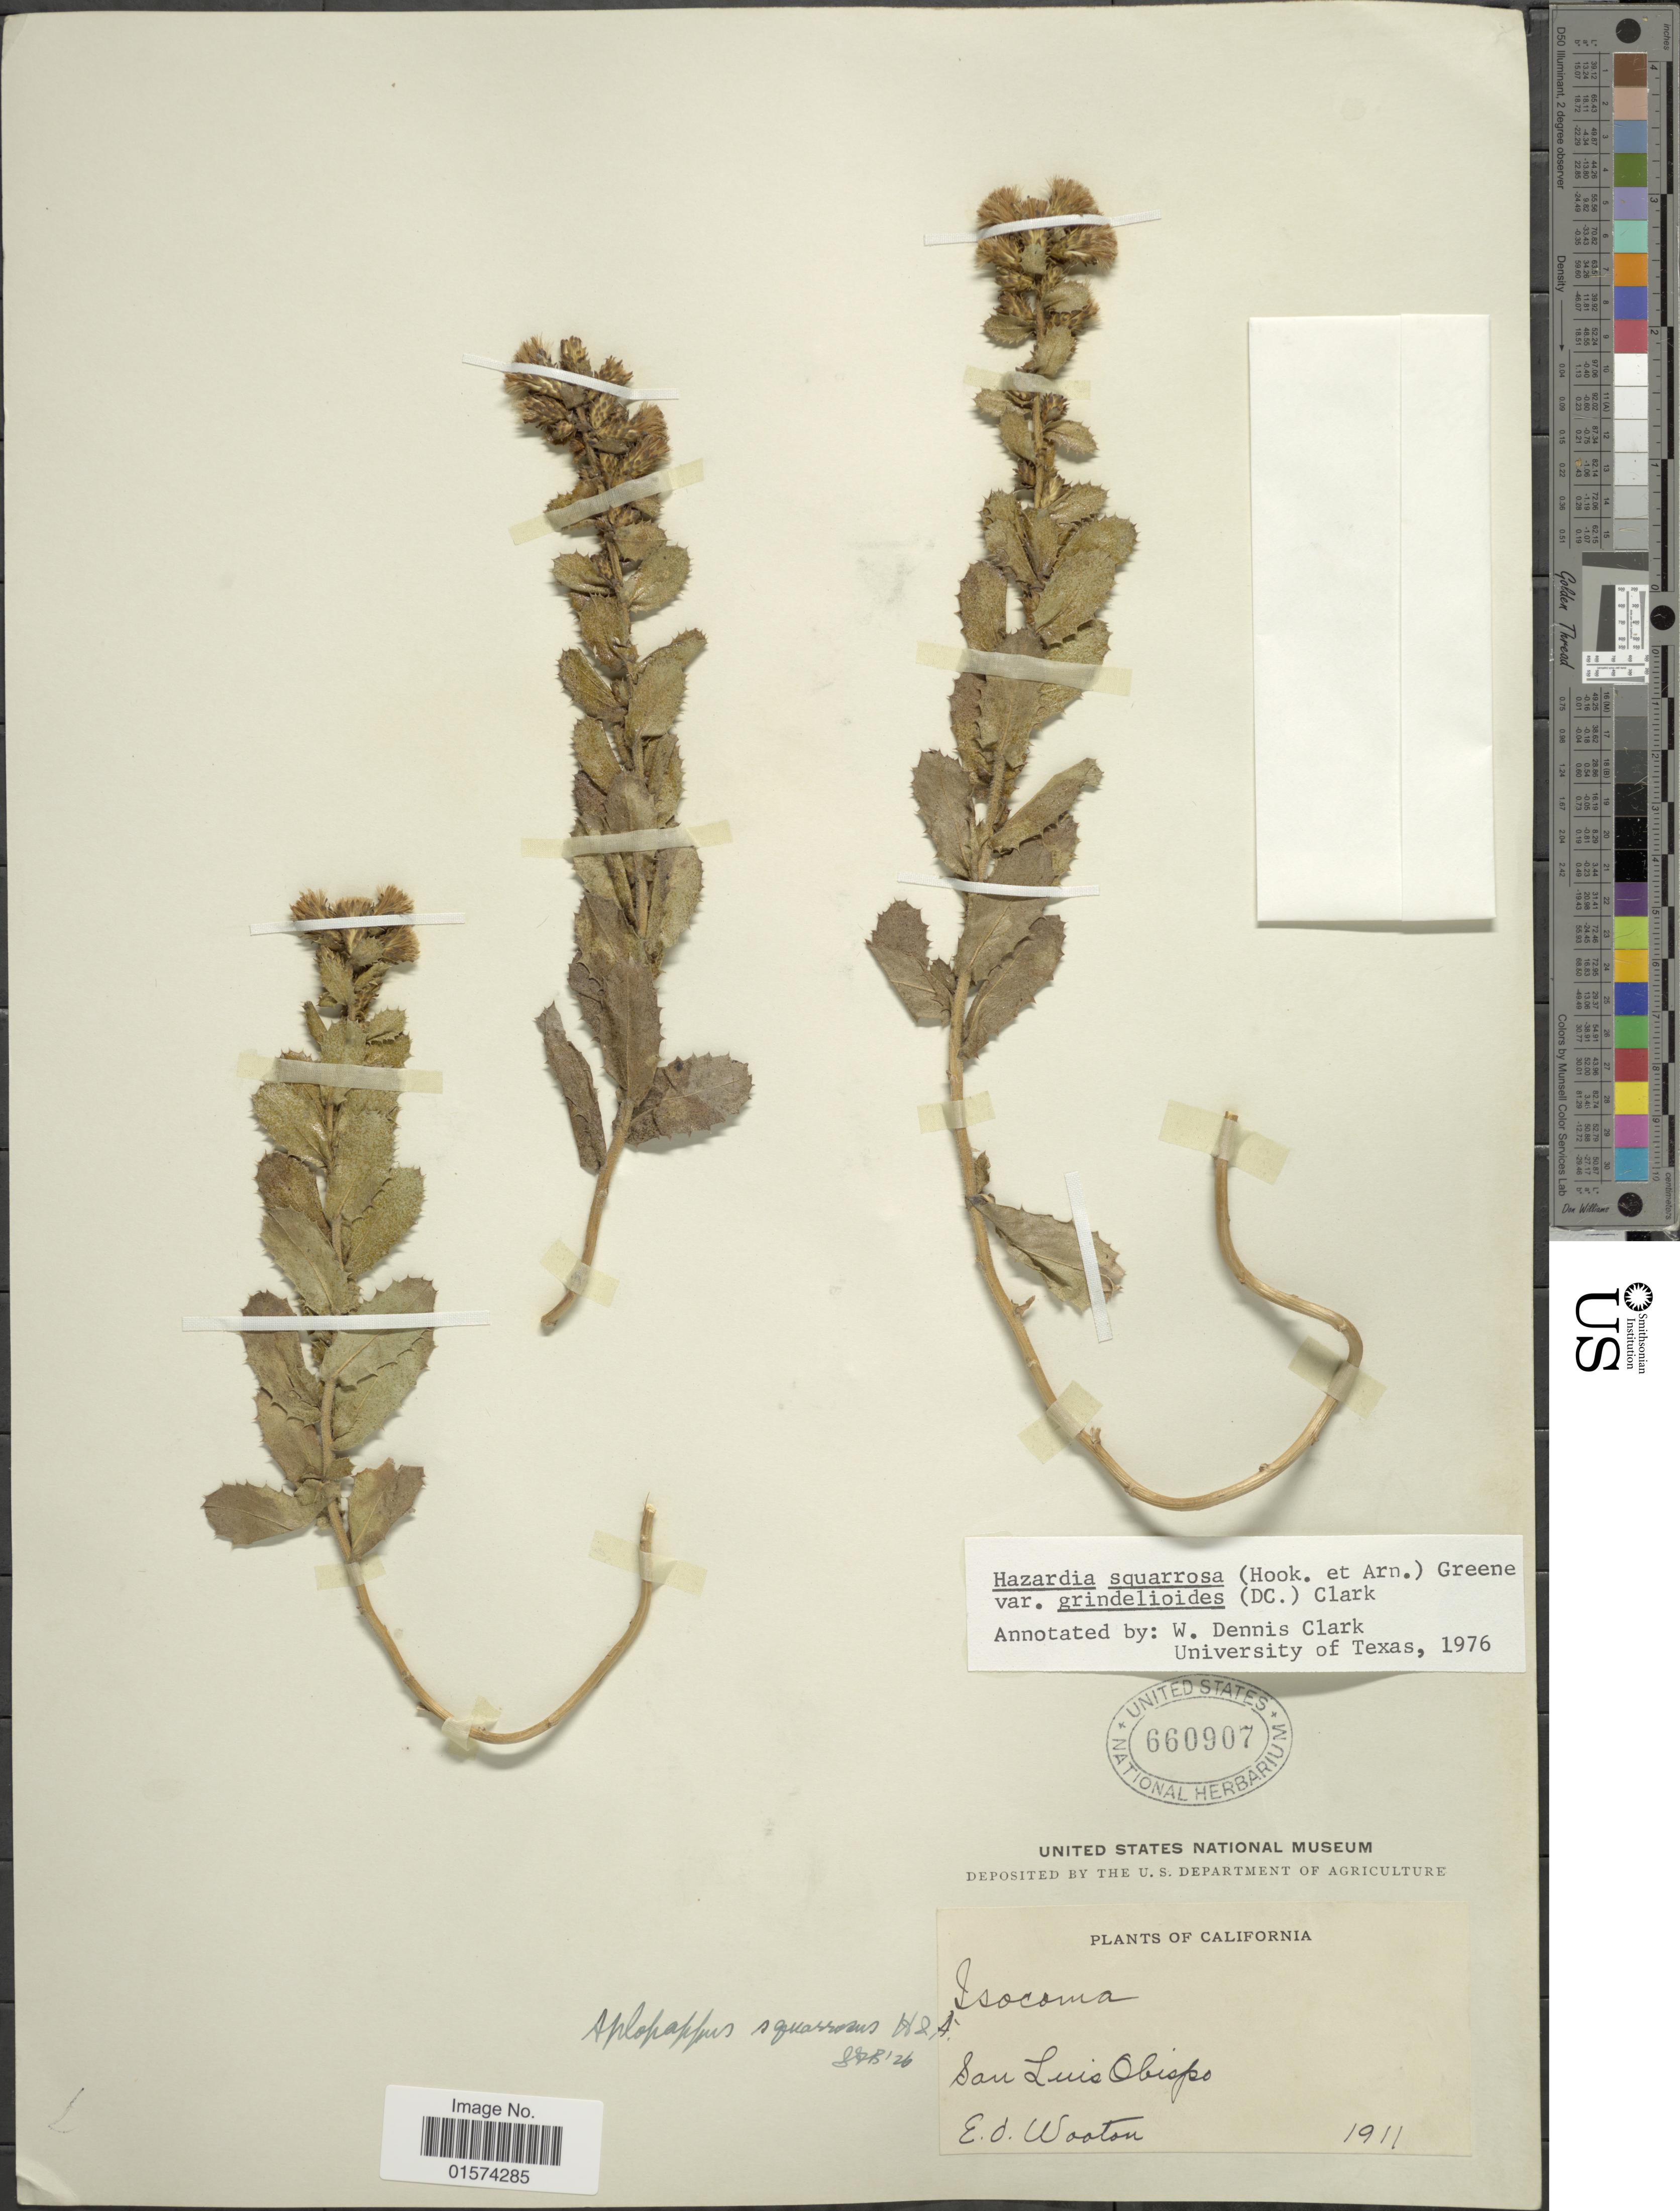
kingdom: Plantae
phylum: Tracheophyta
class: Magnoliopsida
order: Asterales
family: Asteraceae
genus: Hazardia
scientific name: Hazardia squarrosa var. grindelioides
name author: (DC.) W.D. Clark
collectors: E. O. Wooton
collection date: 1911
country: United States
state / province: California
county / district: San Luis Obispo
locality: San Luis Obispo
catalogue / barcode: US 660907